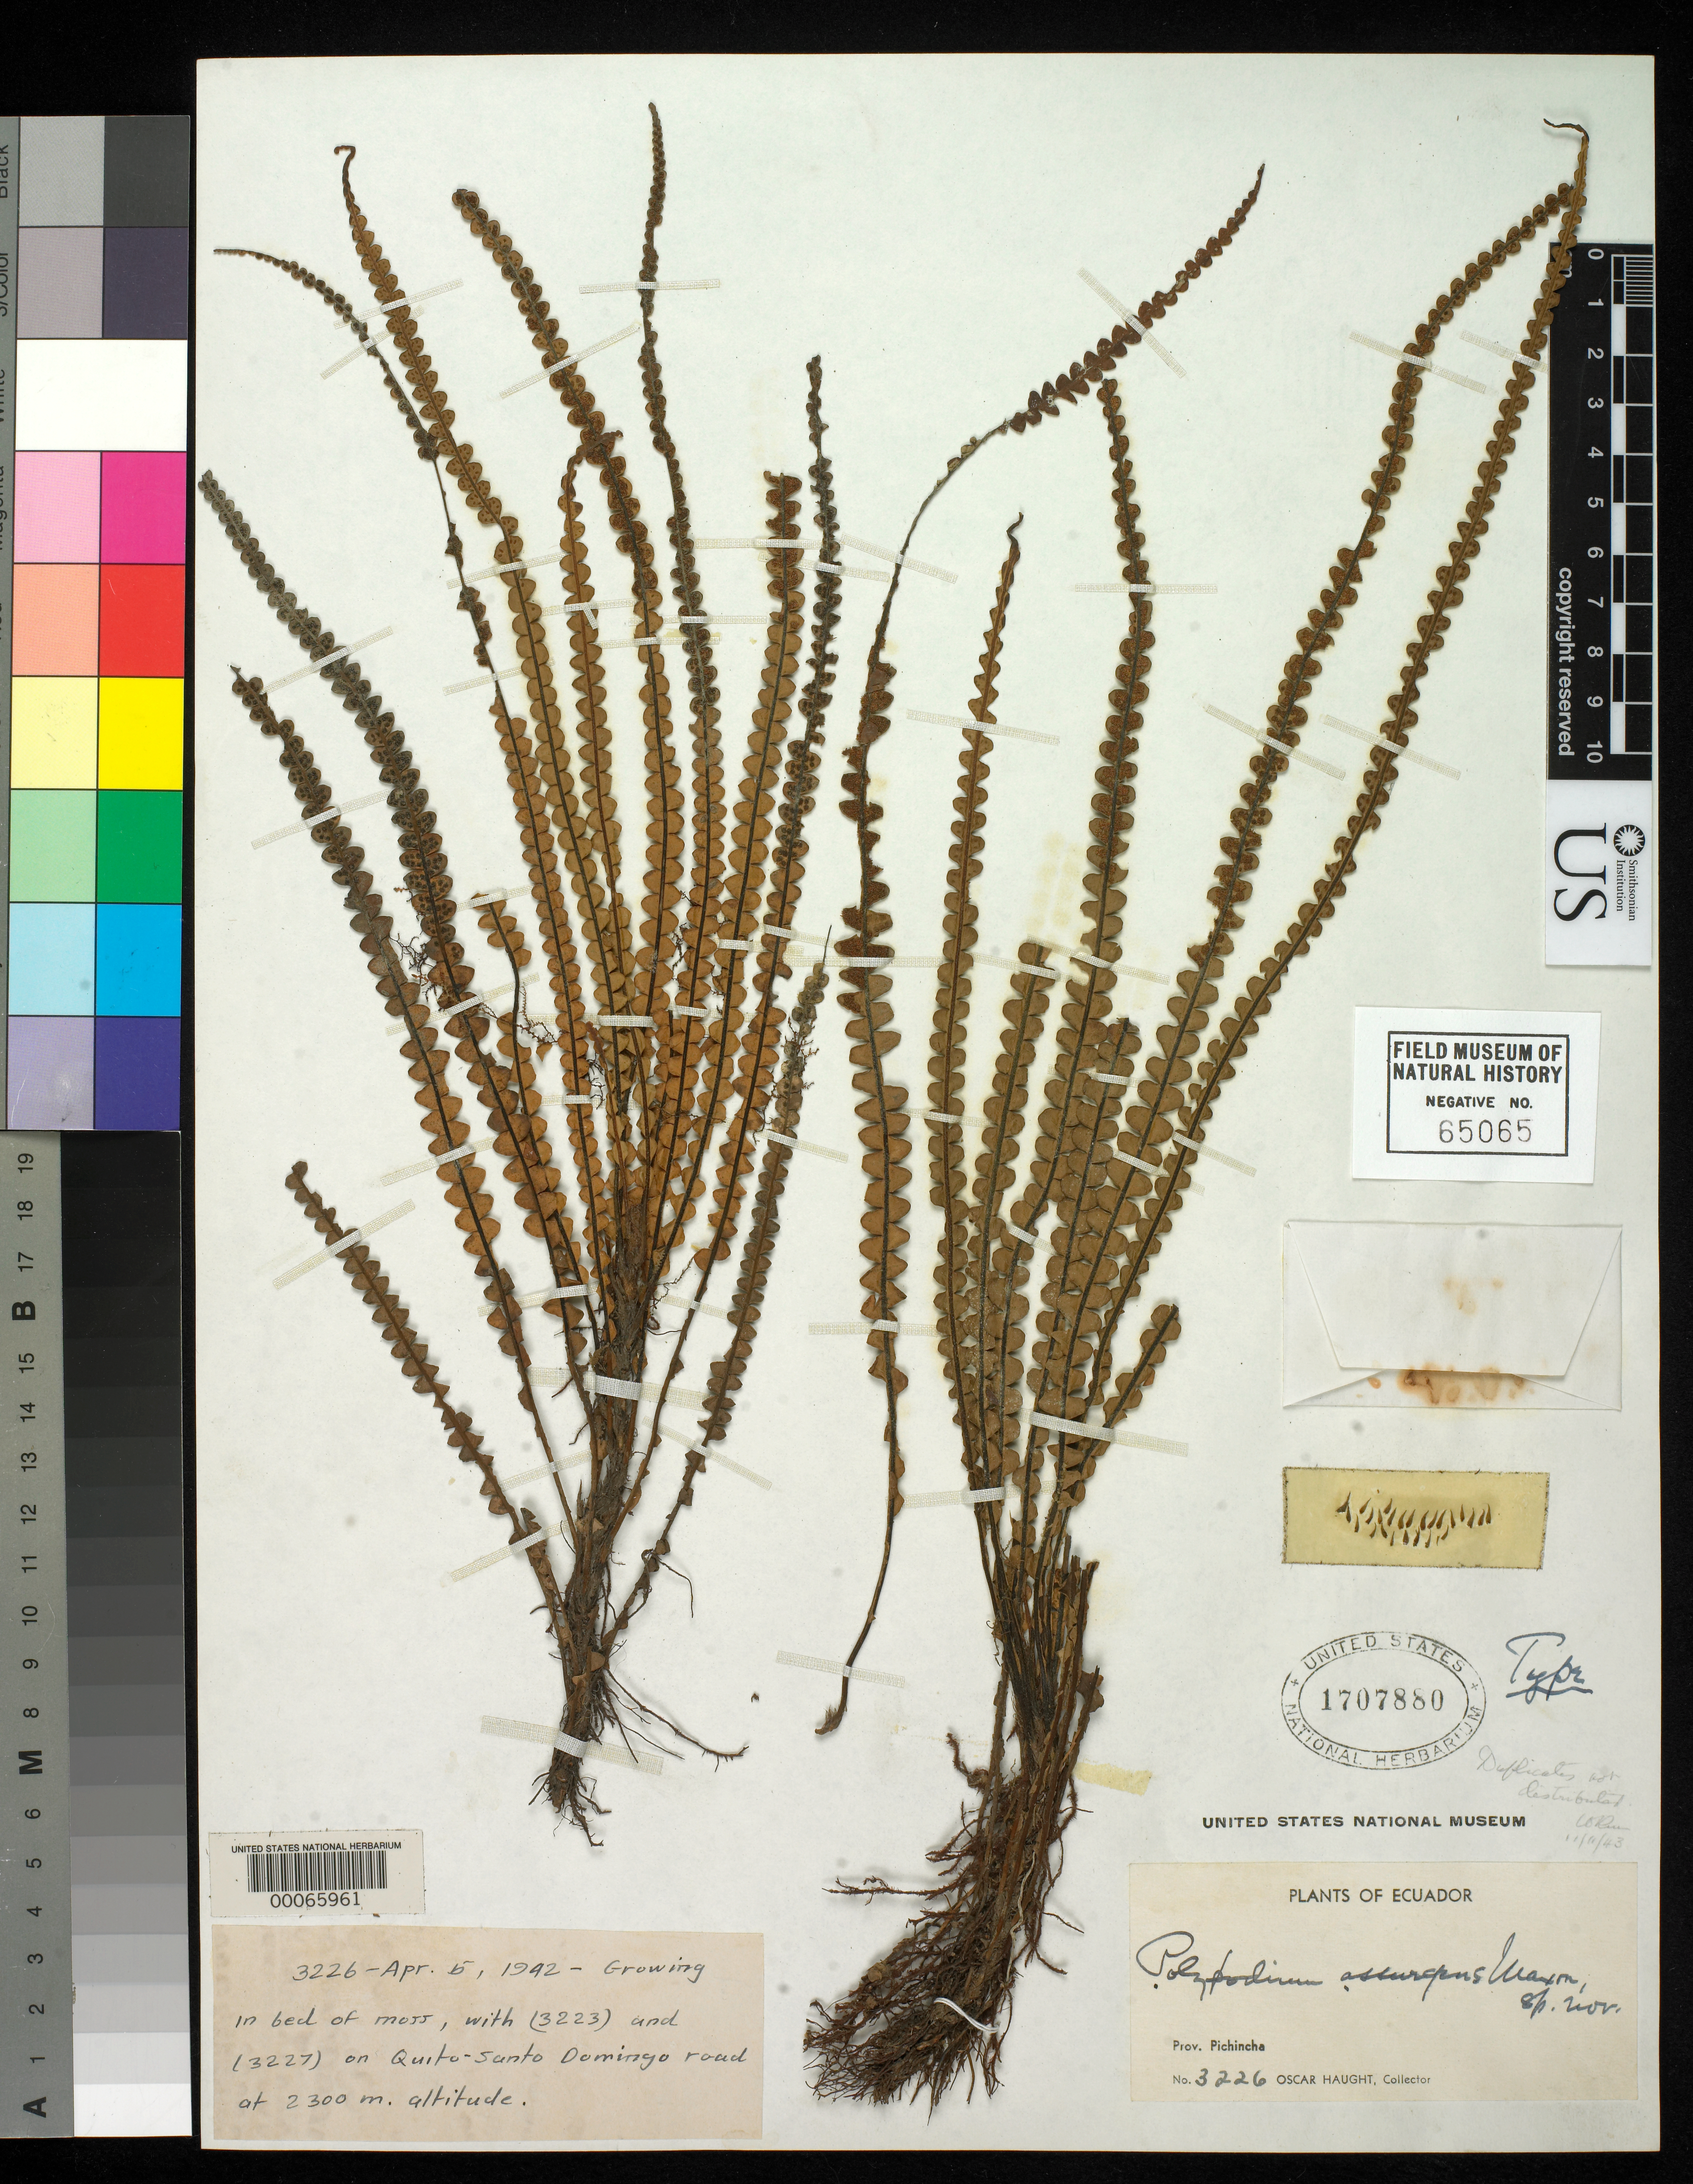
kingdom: Plantae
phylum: Tracheophyta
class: Polypodiopsida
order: Polypodiales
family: Polypodiaceae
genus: Polypodium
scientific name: Polypodium assurgens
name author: Maxon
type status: Holotype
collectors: O. L. Haught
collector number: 3226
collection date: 1942-04-05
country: Ecuador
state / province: Pichincha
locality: Quito - Santo Domingo road.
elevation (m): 2300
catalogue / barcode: US 1707880